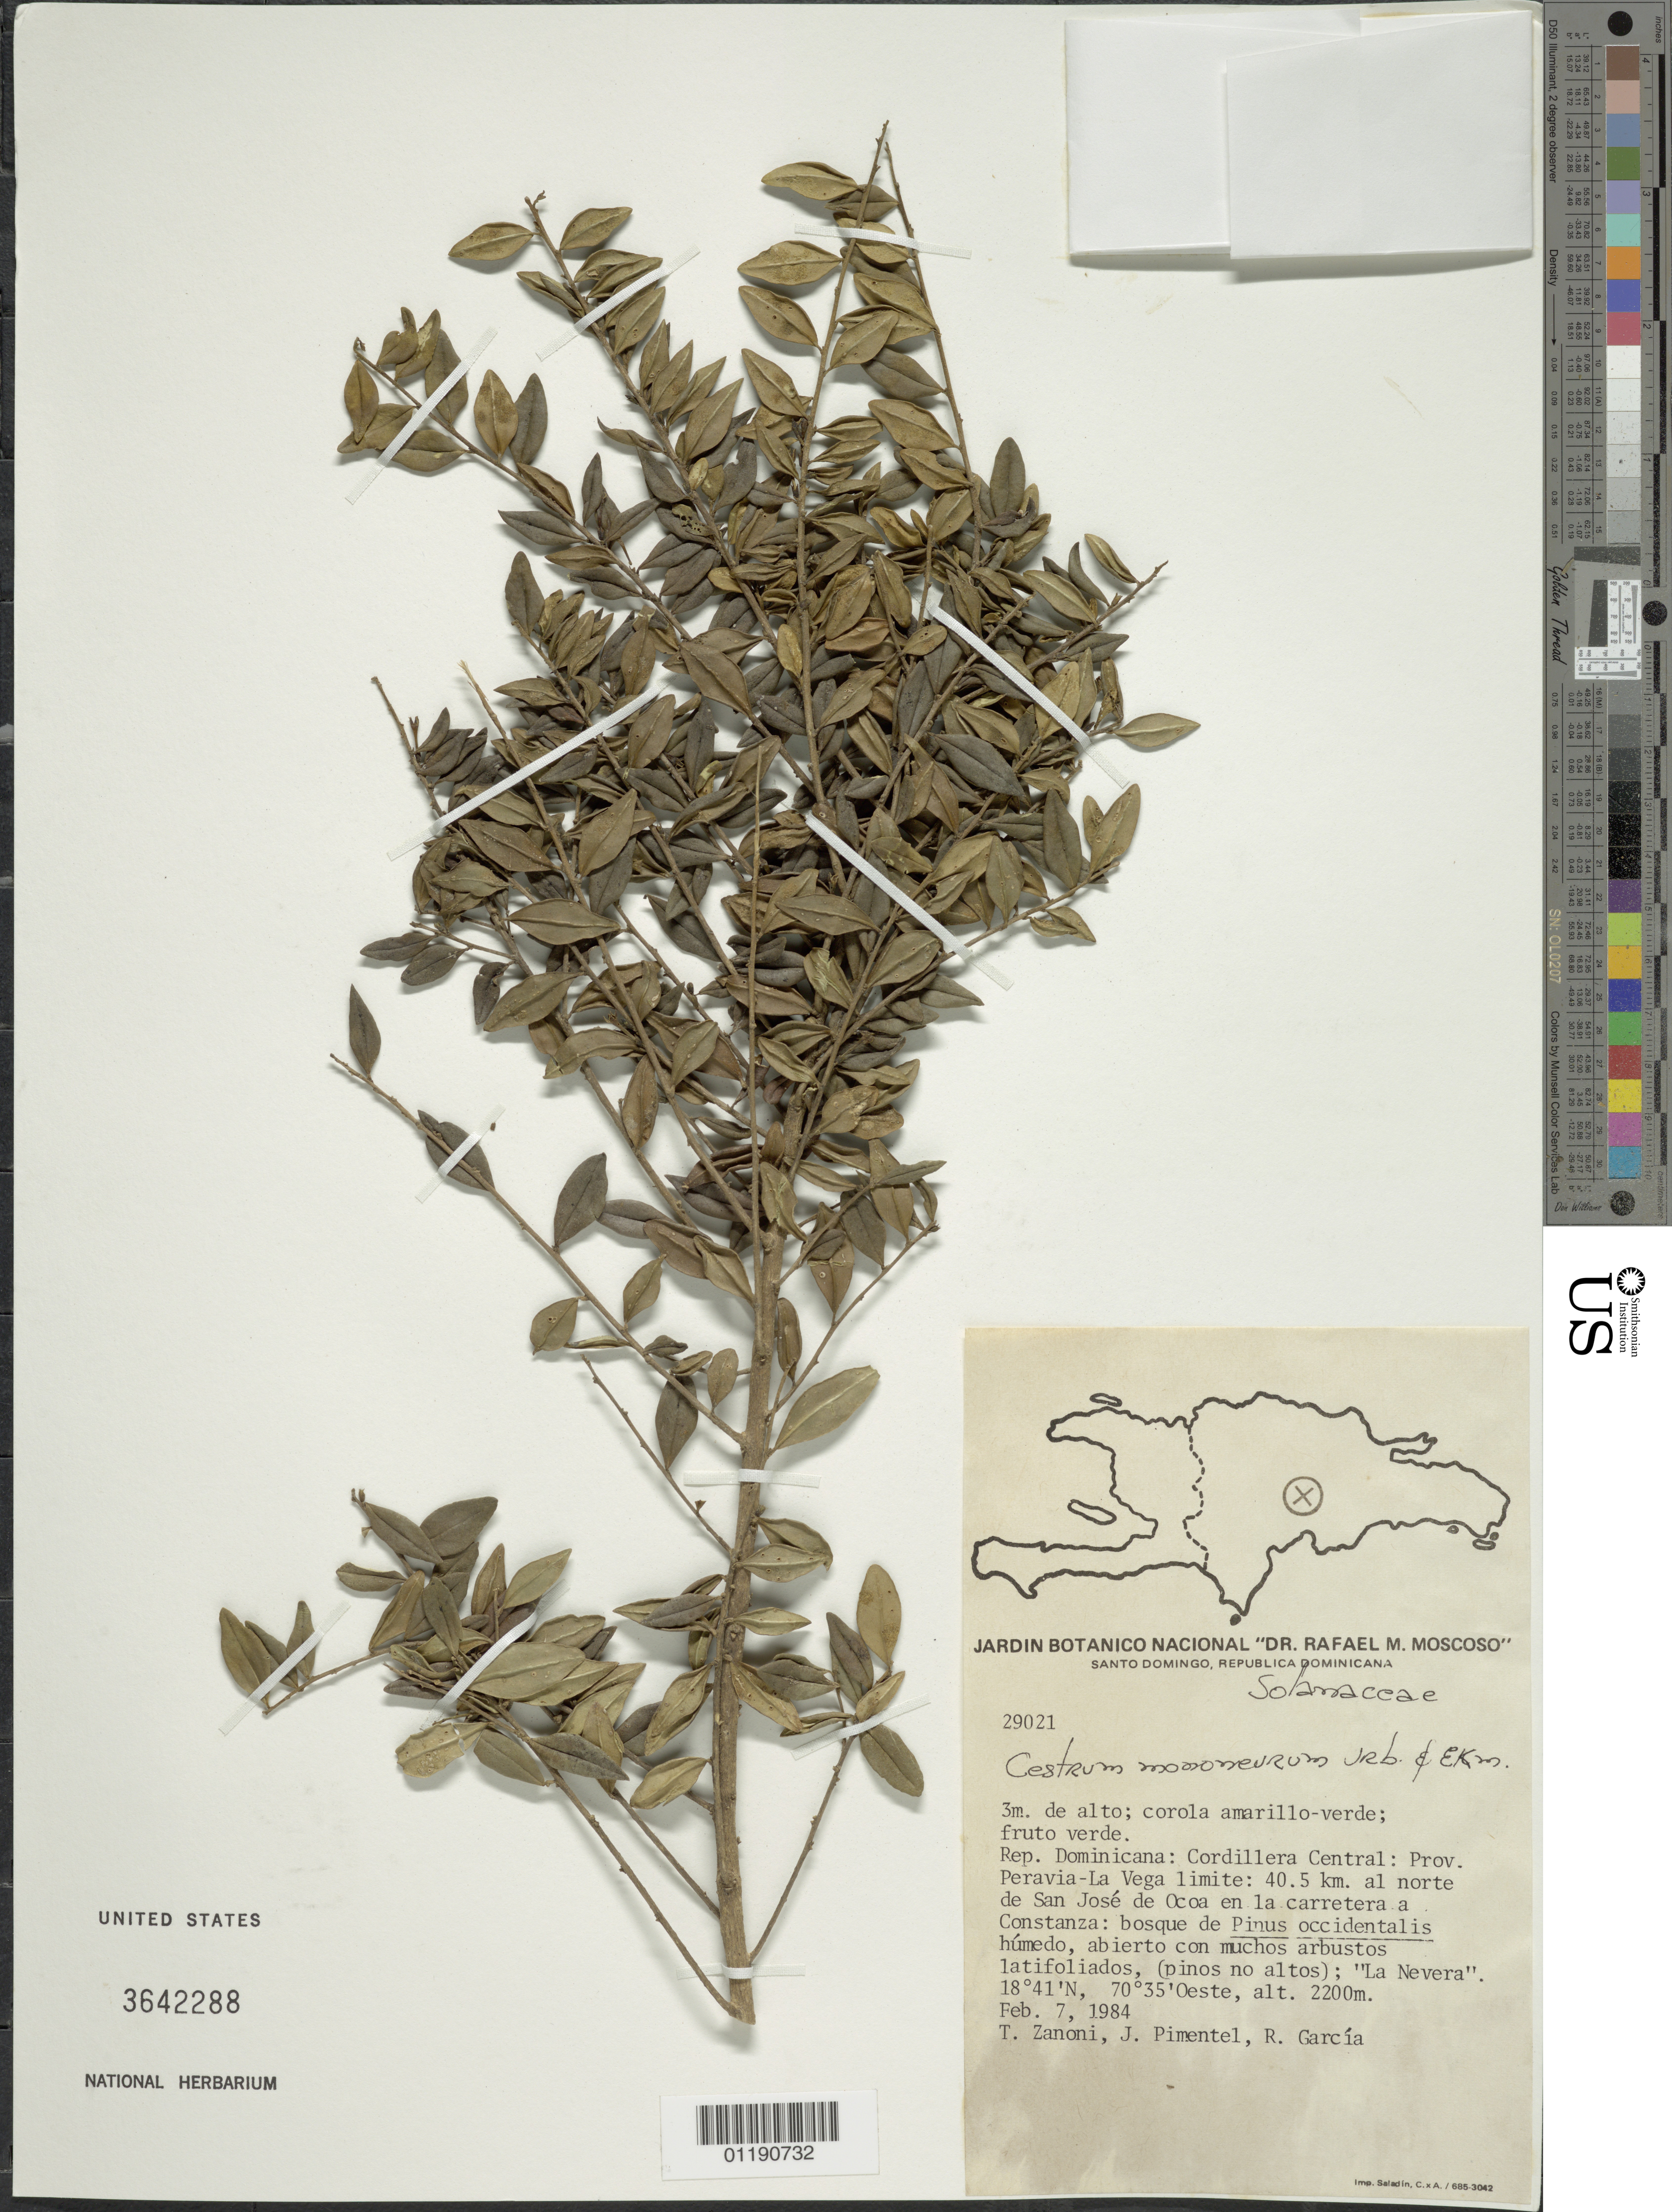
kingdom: Plantae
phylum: Tracheophyta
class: Magnoliopsida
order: Solanales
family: Solanaceae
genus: Cestrum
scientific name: Cestrum mononeurum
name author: Urb. & Ekman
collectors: T. A. Zanoni, J. Pimentel & R. García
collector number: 29021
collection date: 1984-02-07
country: Dominican Republic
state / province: La Vega / Peravia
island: Hispaniola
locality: Cordillera Central. 40.5 km. N of San José de Ocoa on the road to Constanza. "La Nevera."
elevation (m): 2200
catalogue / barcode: US 3642288